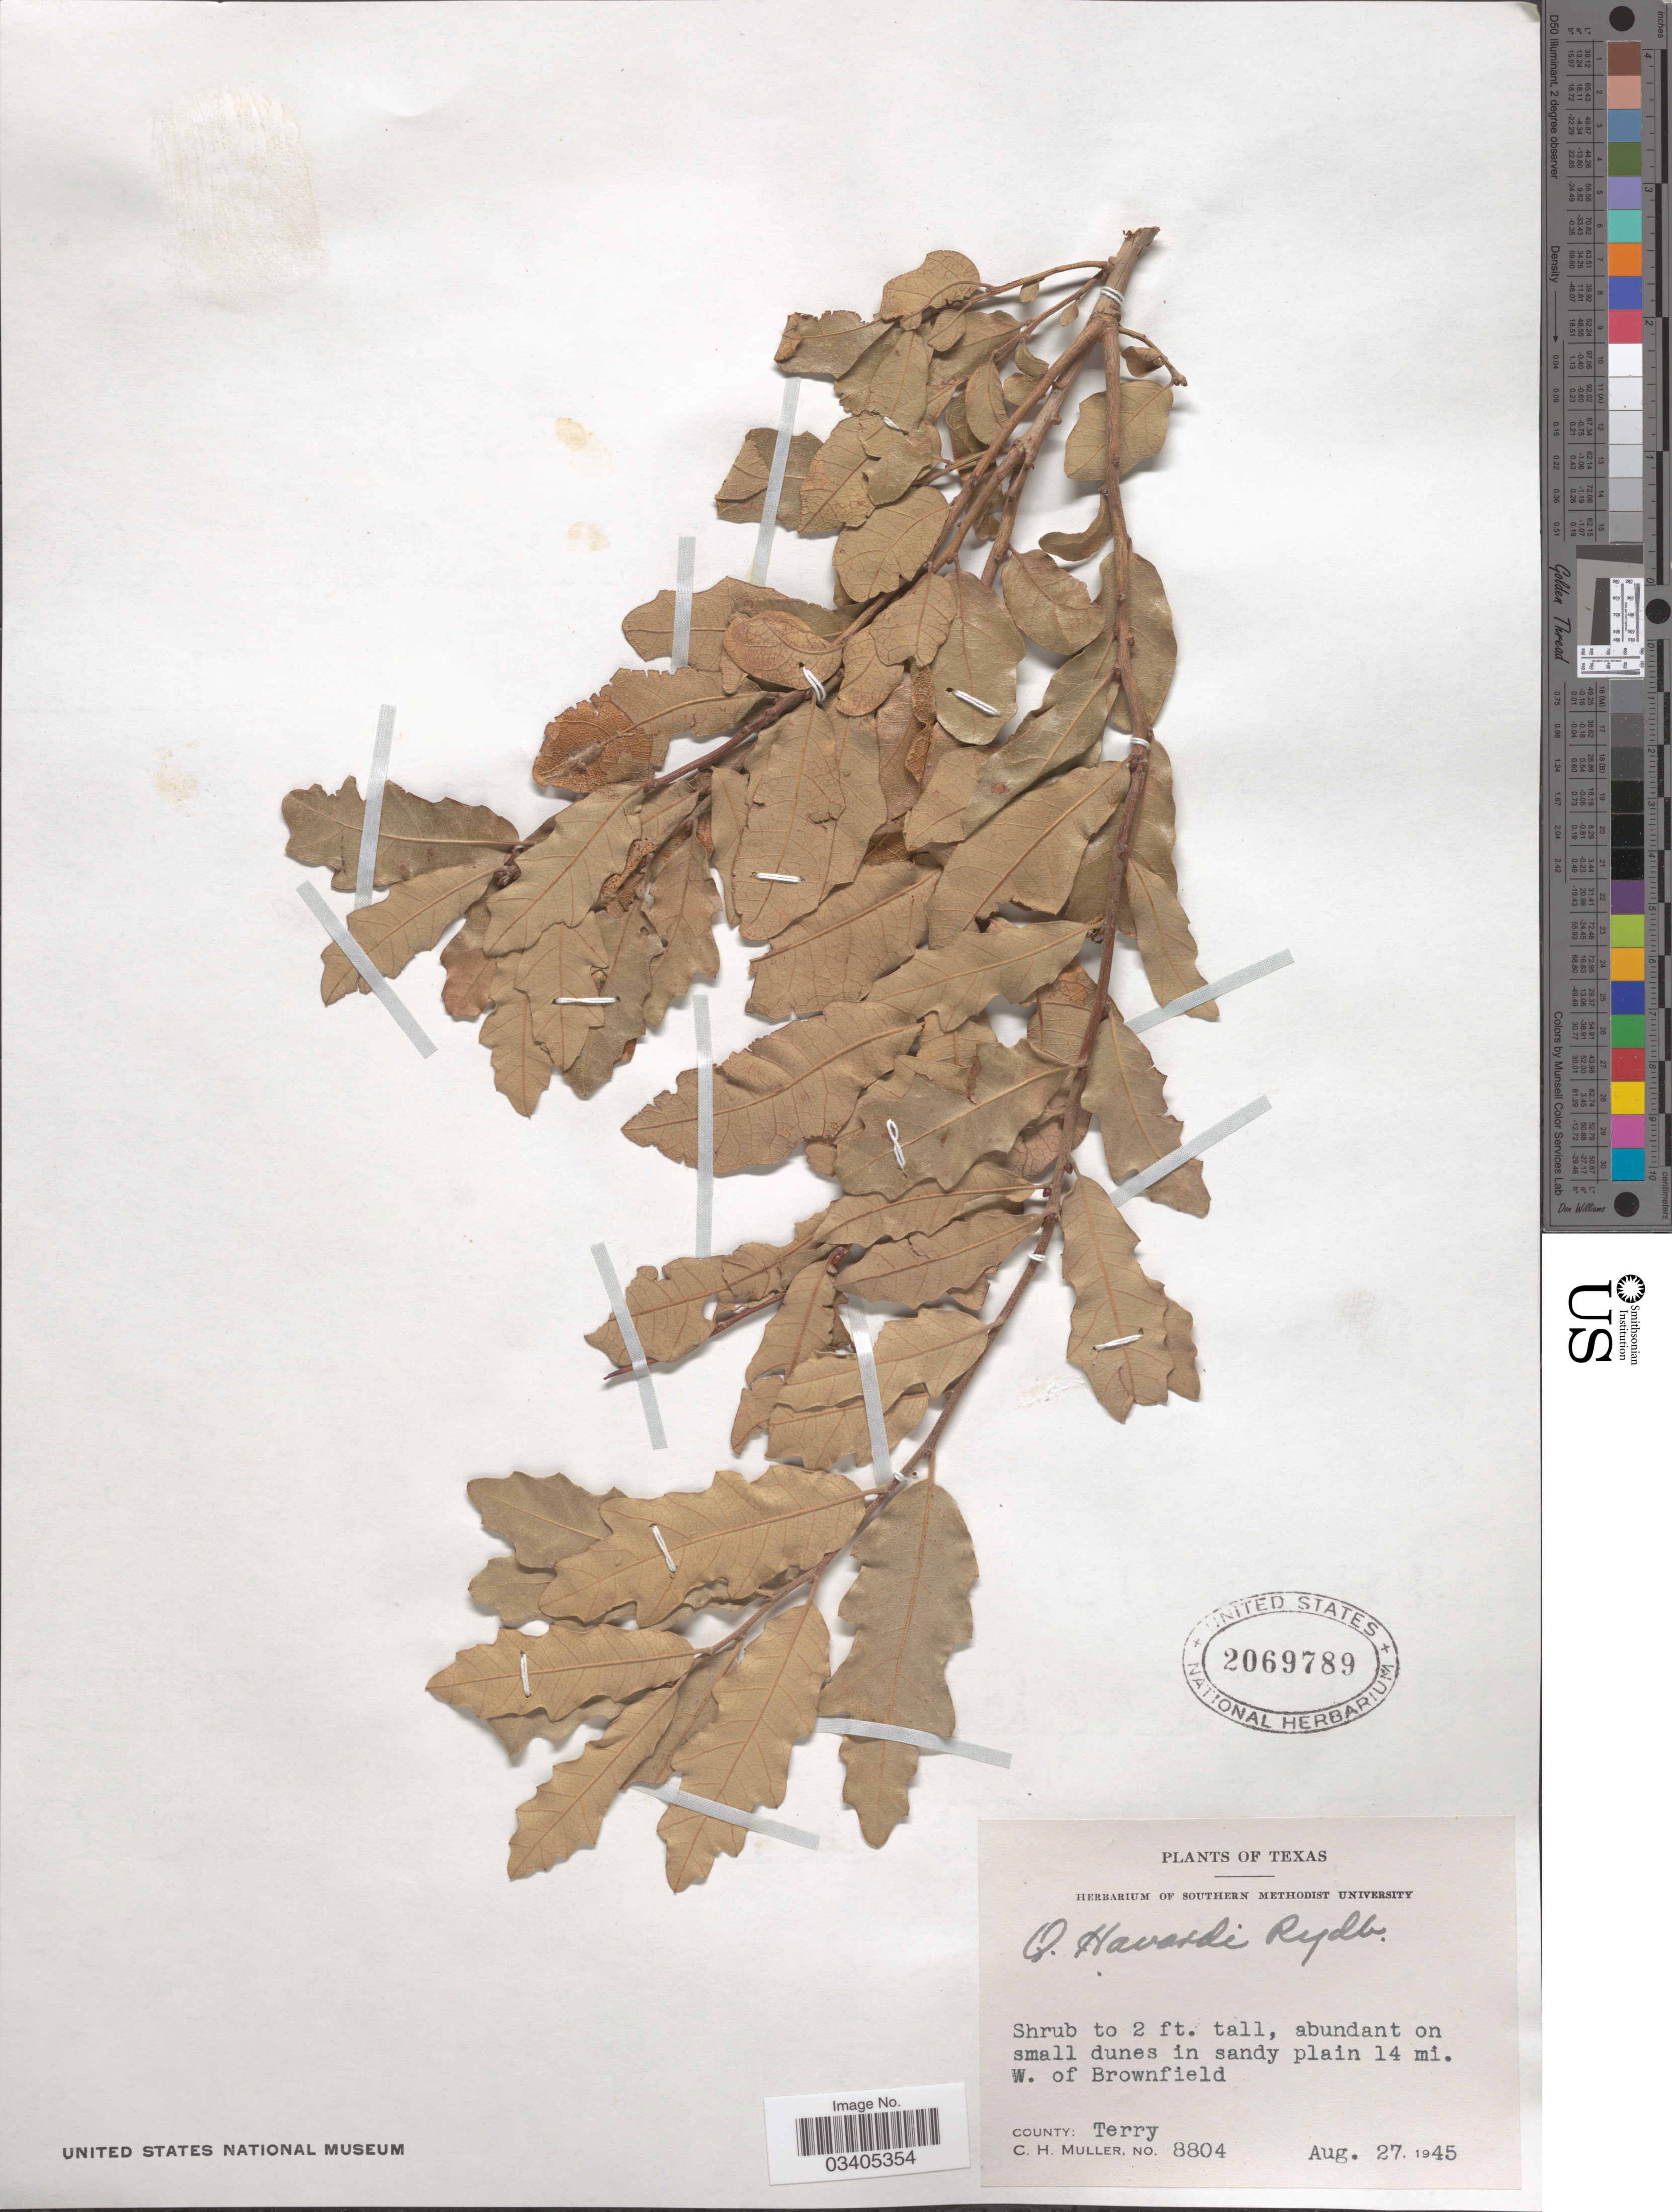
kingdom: Plantae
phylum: Tracheophyta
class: Magnoliopsida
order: Fagales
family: Fagaceae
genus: Quercus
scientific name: Quercus havardii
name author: Rydb.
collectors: C. H. Mueller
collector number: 8804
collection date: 1945-08-27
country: United States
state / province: Texas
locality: On small dunes in sandy plain 14 mi. W. of Brownfield. County: Terry.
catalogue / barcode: US 2069789